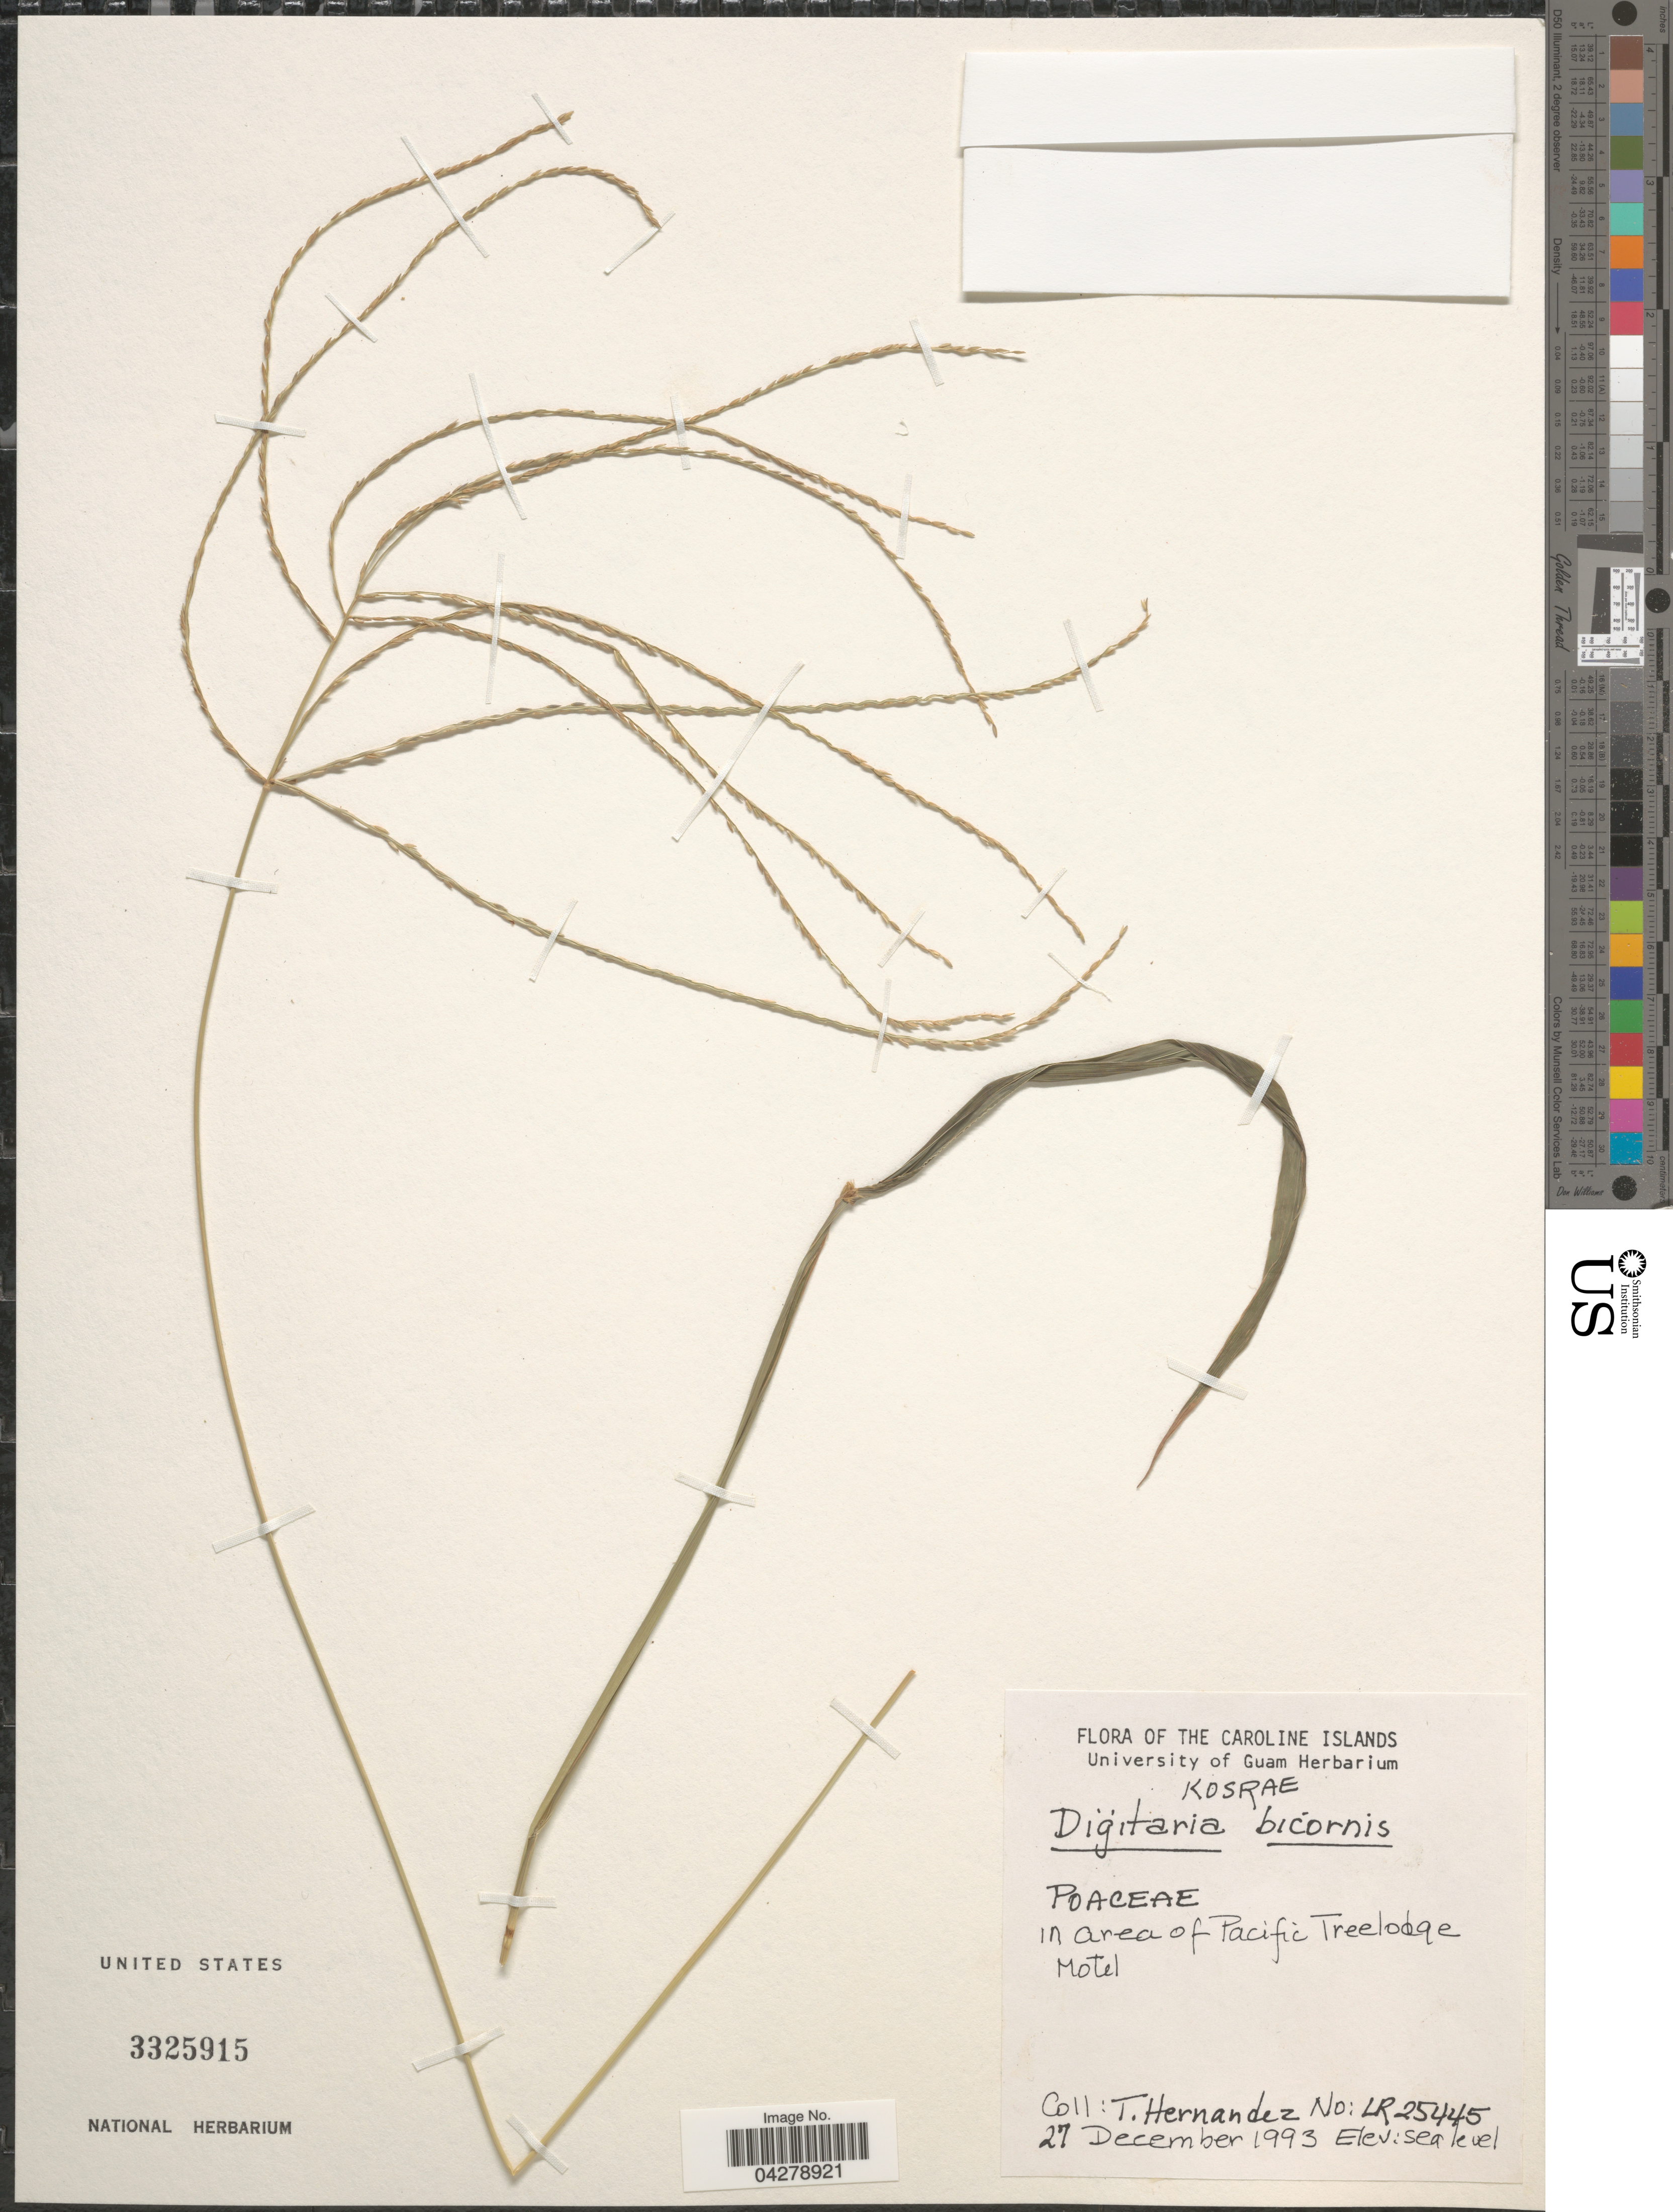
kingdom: Plantae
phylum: Tracheophyta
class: Liliopsida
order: Poales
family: Poaceae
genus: Digitaria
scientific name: Digitaria bicornis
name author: (Lam.) Roem. & Schult.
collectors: T. Hernandez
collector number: LR25445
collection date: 1993-12-27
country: Micronesia, Federated States of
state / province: Kosrae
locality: The Caroline Islands. In area of Pacific Treelodge Motel.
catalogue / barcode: US 3325915